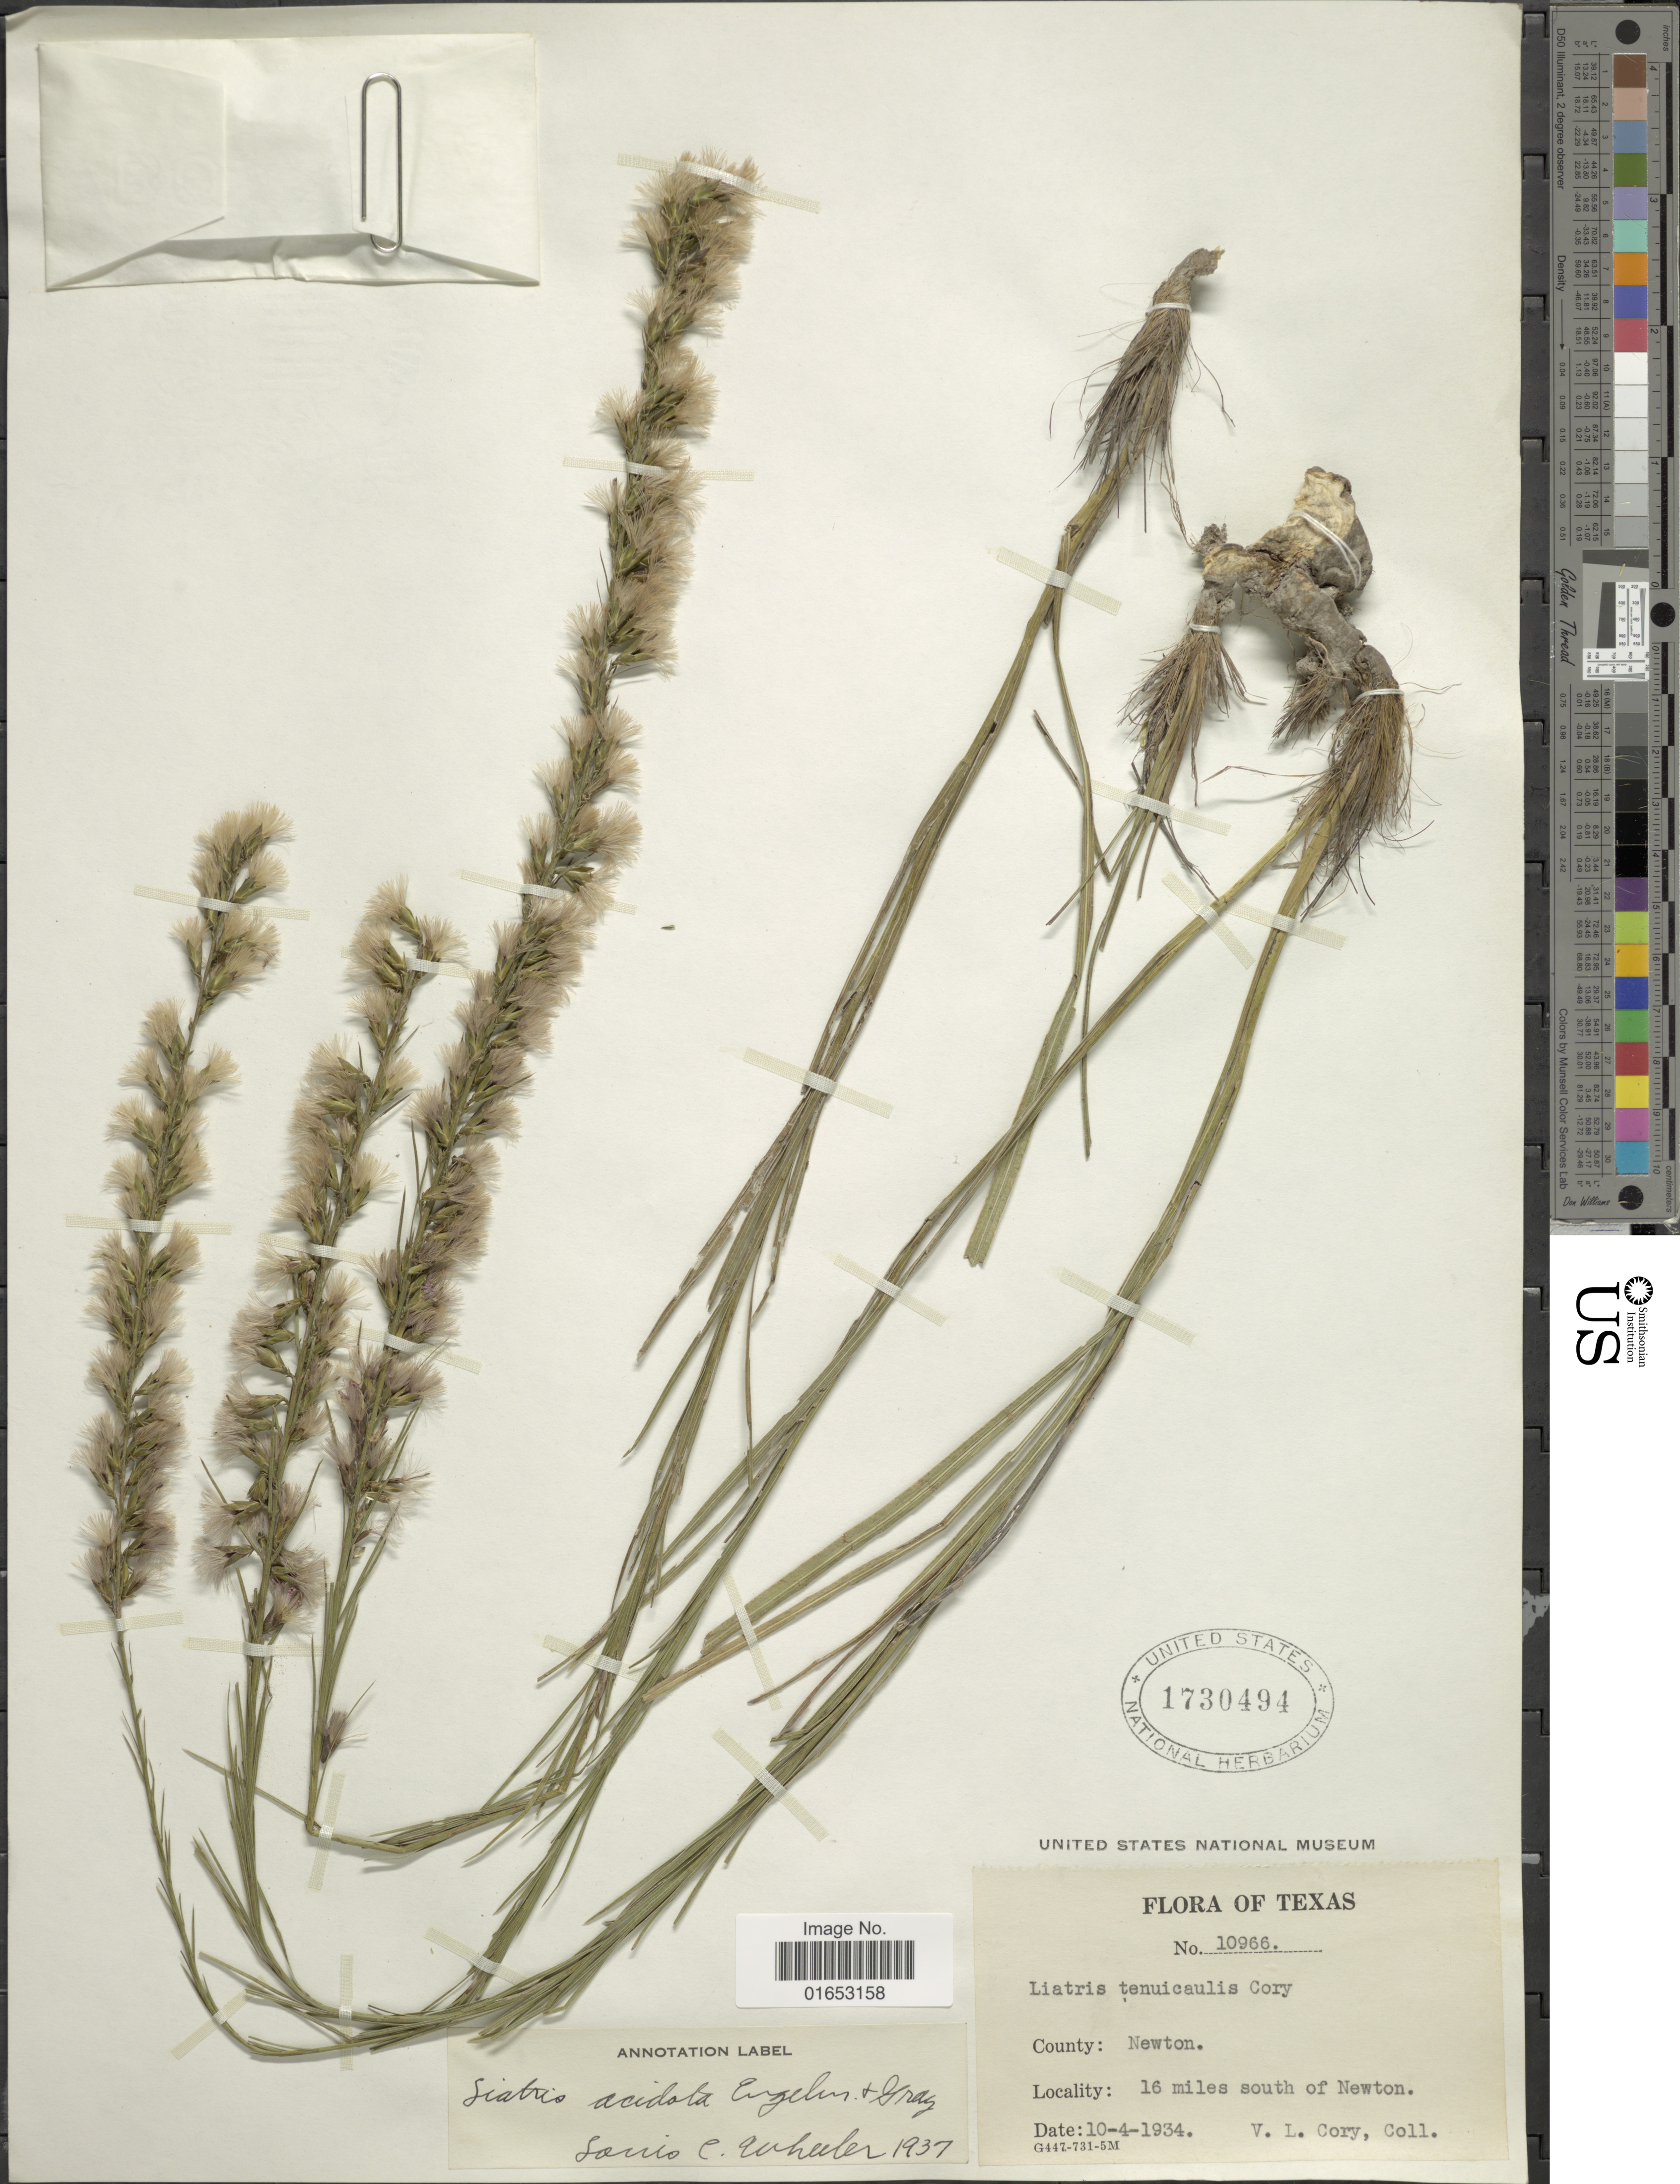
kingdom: Plantae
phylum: Tracheophyta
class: Magnoliopsida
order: Asterales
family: Asteraceae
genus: Liatris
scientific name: Liatris acidota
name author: Engelm. & A. Gray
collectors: V. Cory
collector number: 10966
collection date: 1934-10-04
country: United States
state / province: Texas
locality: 16 miles south of Newton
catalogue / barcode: US 1730494